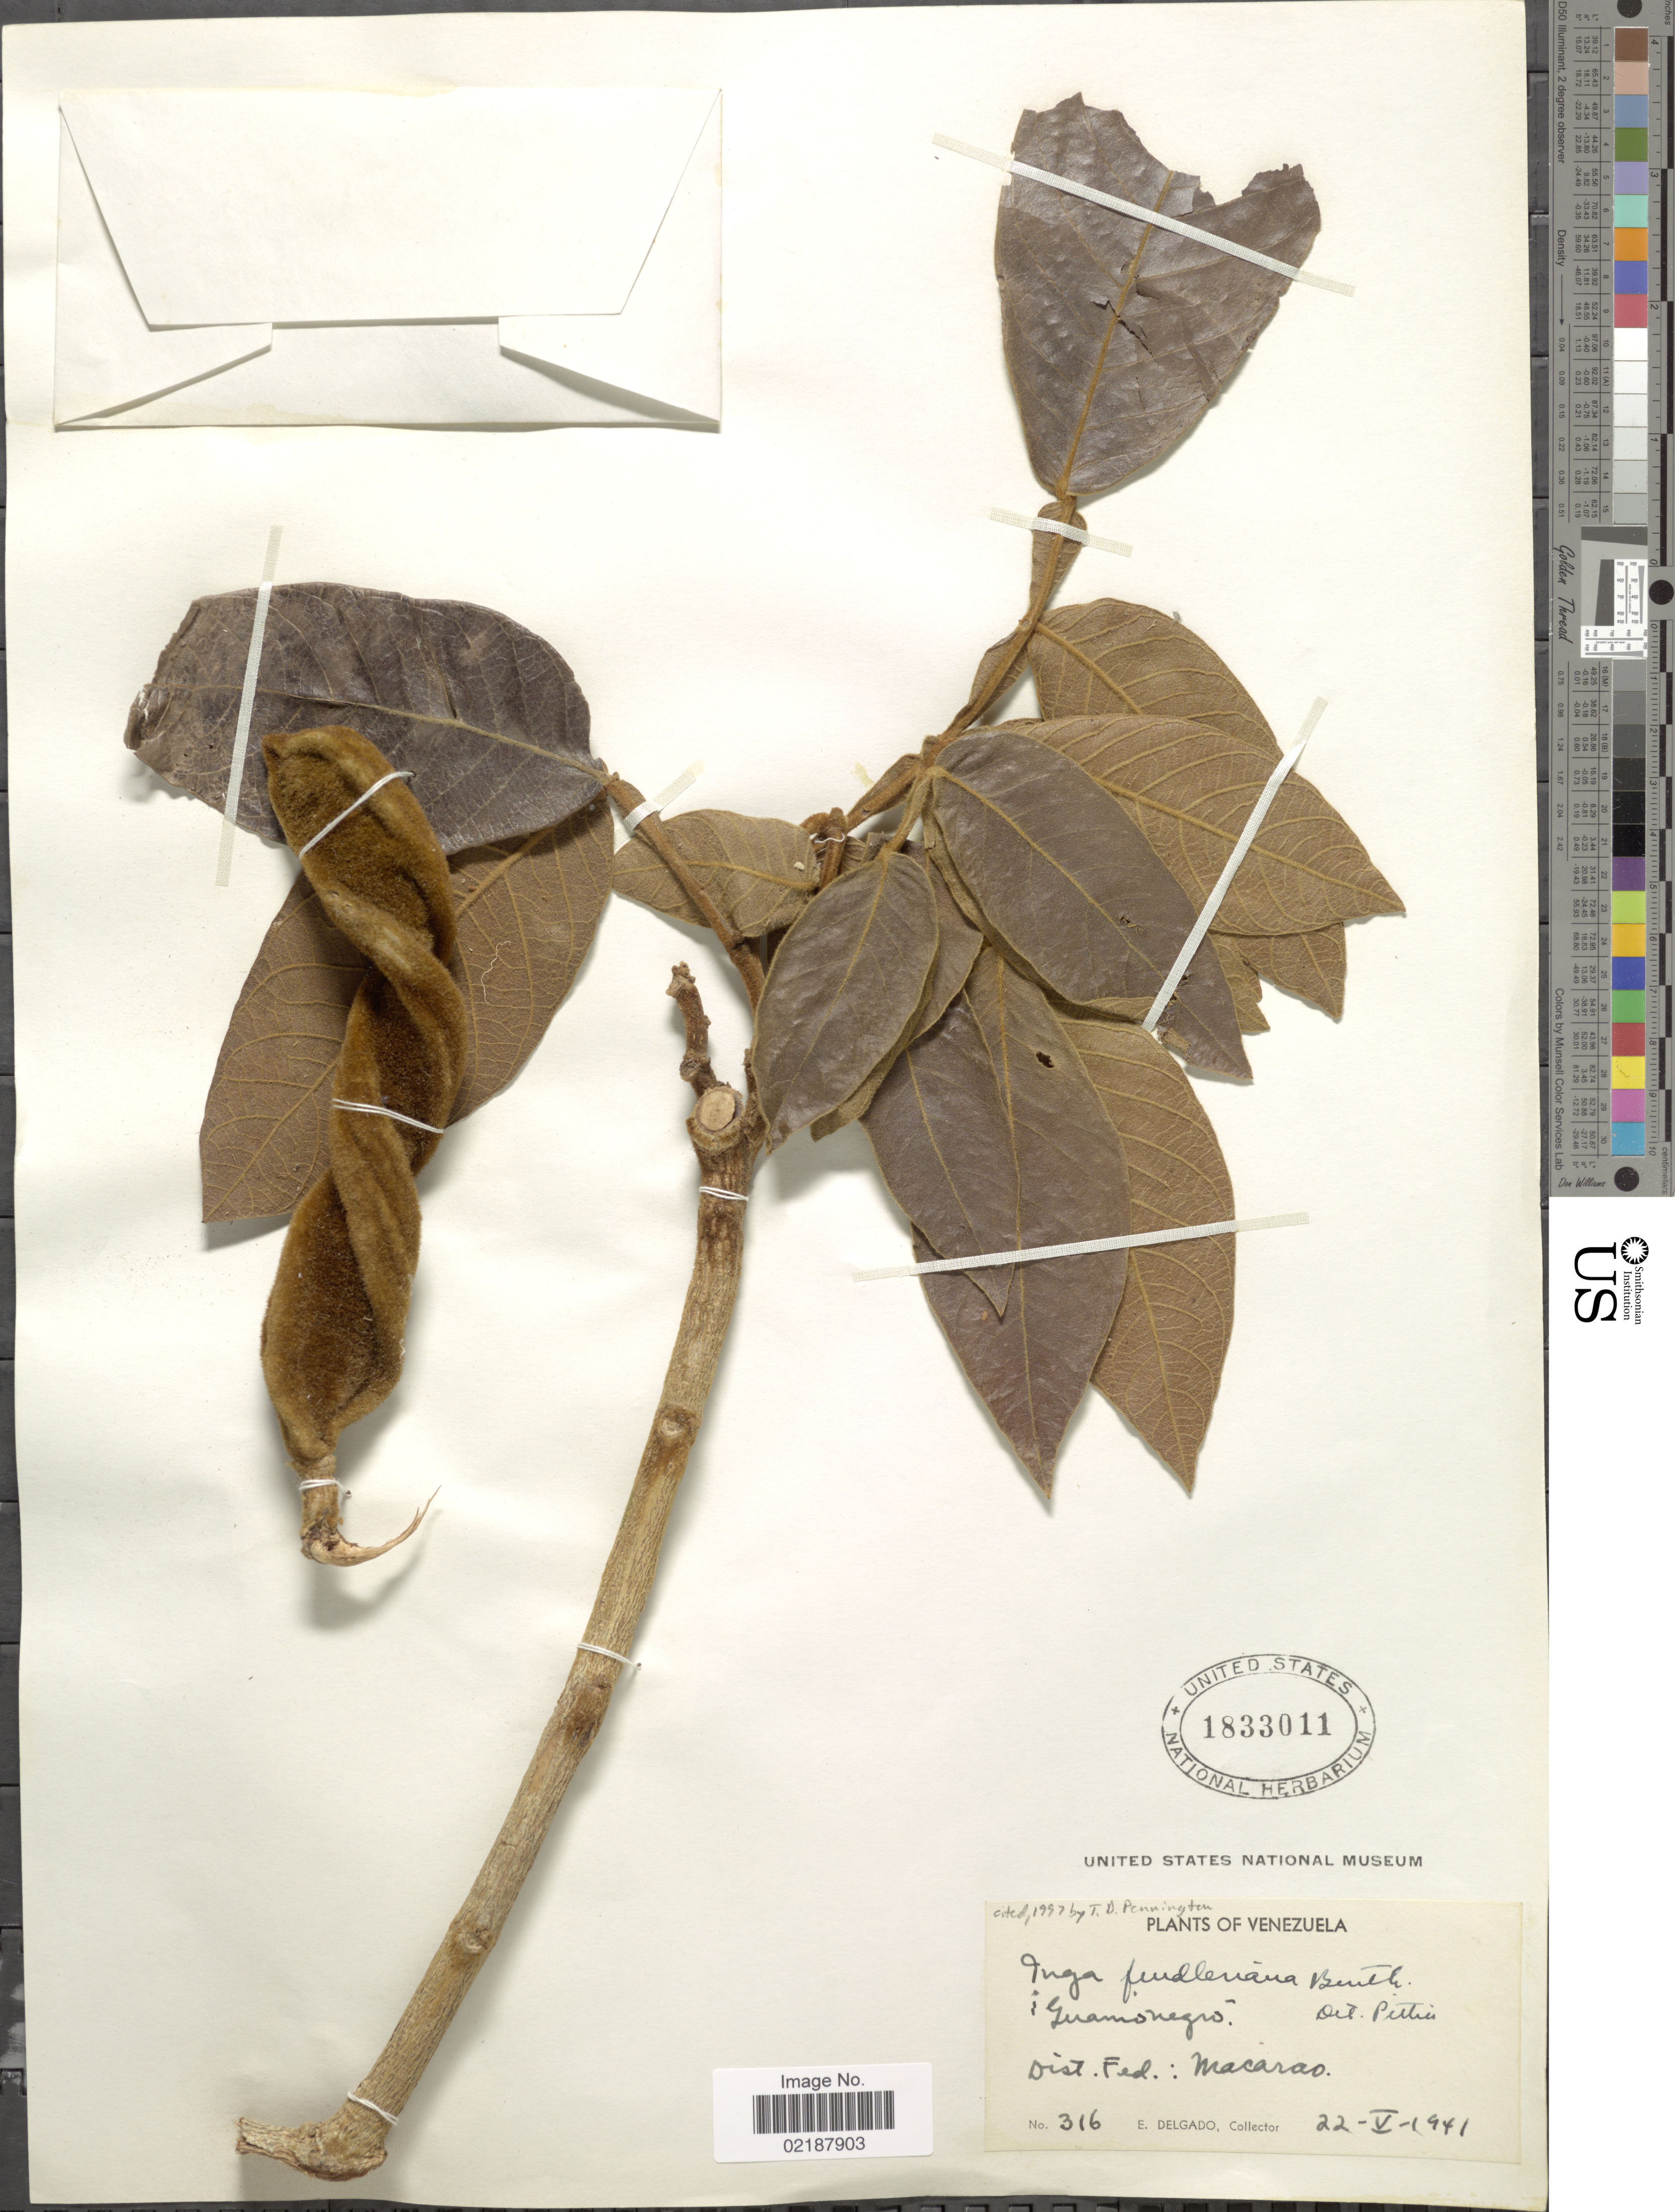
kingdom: Plantae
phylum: Tracheophyta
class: Magnoliopsida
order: Fabales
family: Fabaceae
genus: Inga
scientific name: Inga fendleriana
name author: Benth.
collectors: E. Delgado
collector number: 316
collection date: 1941-05-22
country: Venezuela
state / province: Distrito Federal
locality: Dist. Fed.: Macarao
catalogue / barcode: US 1833011